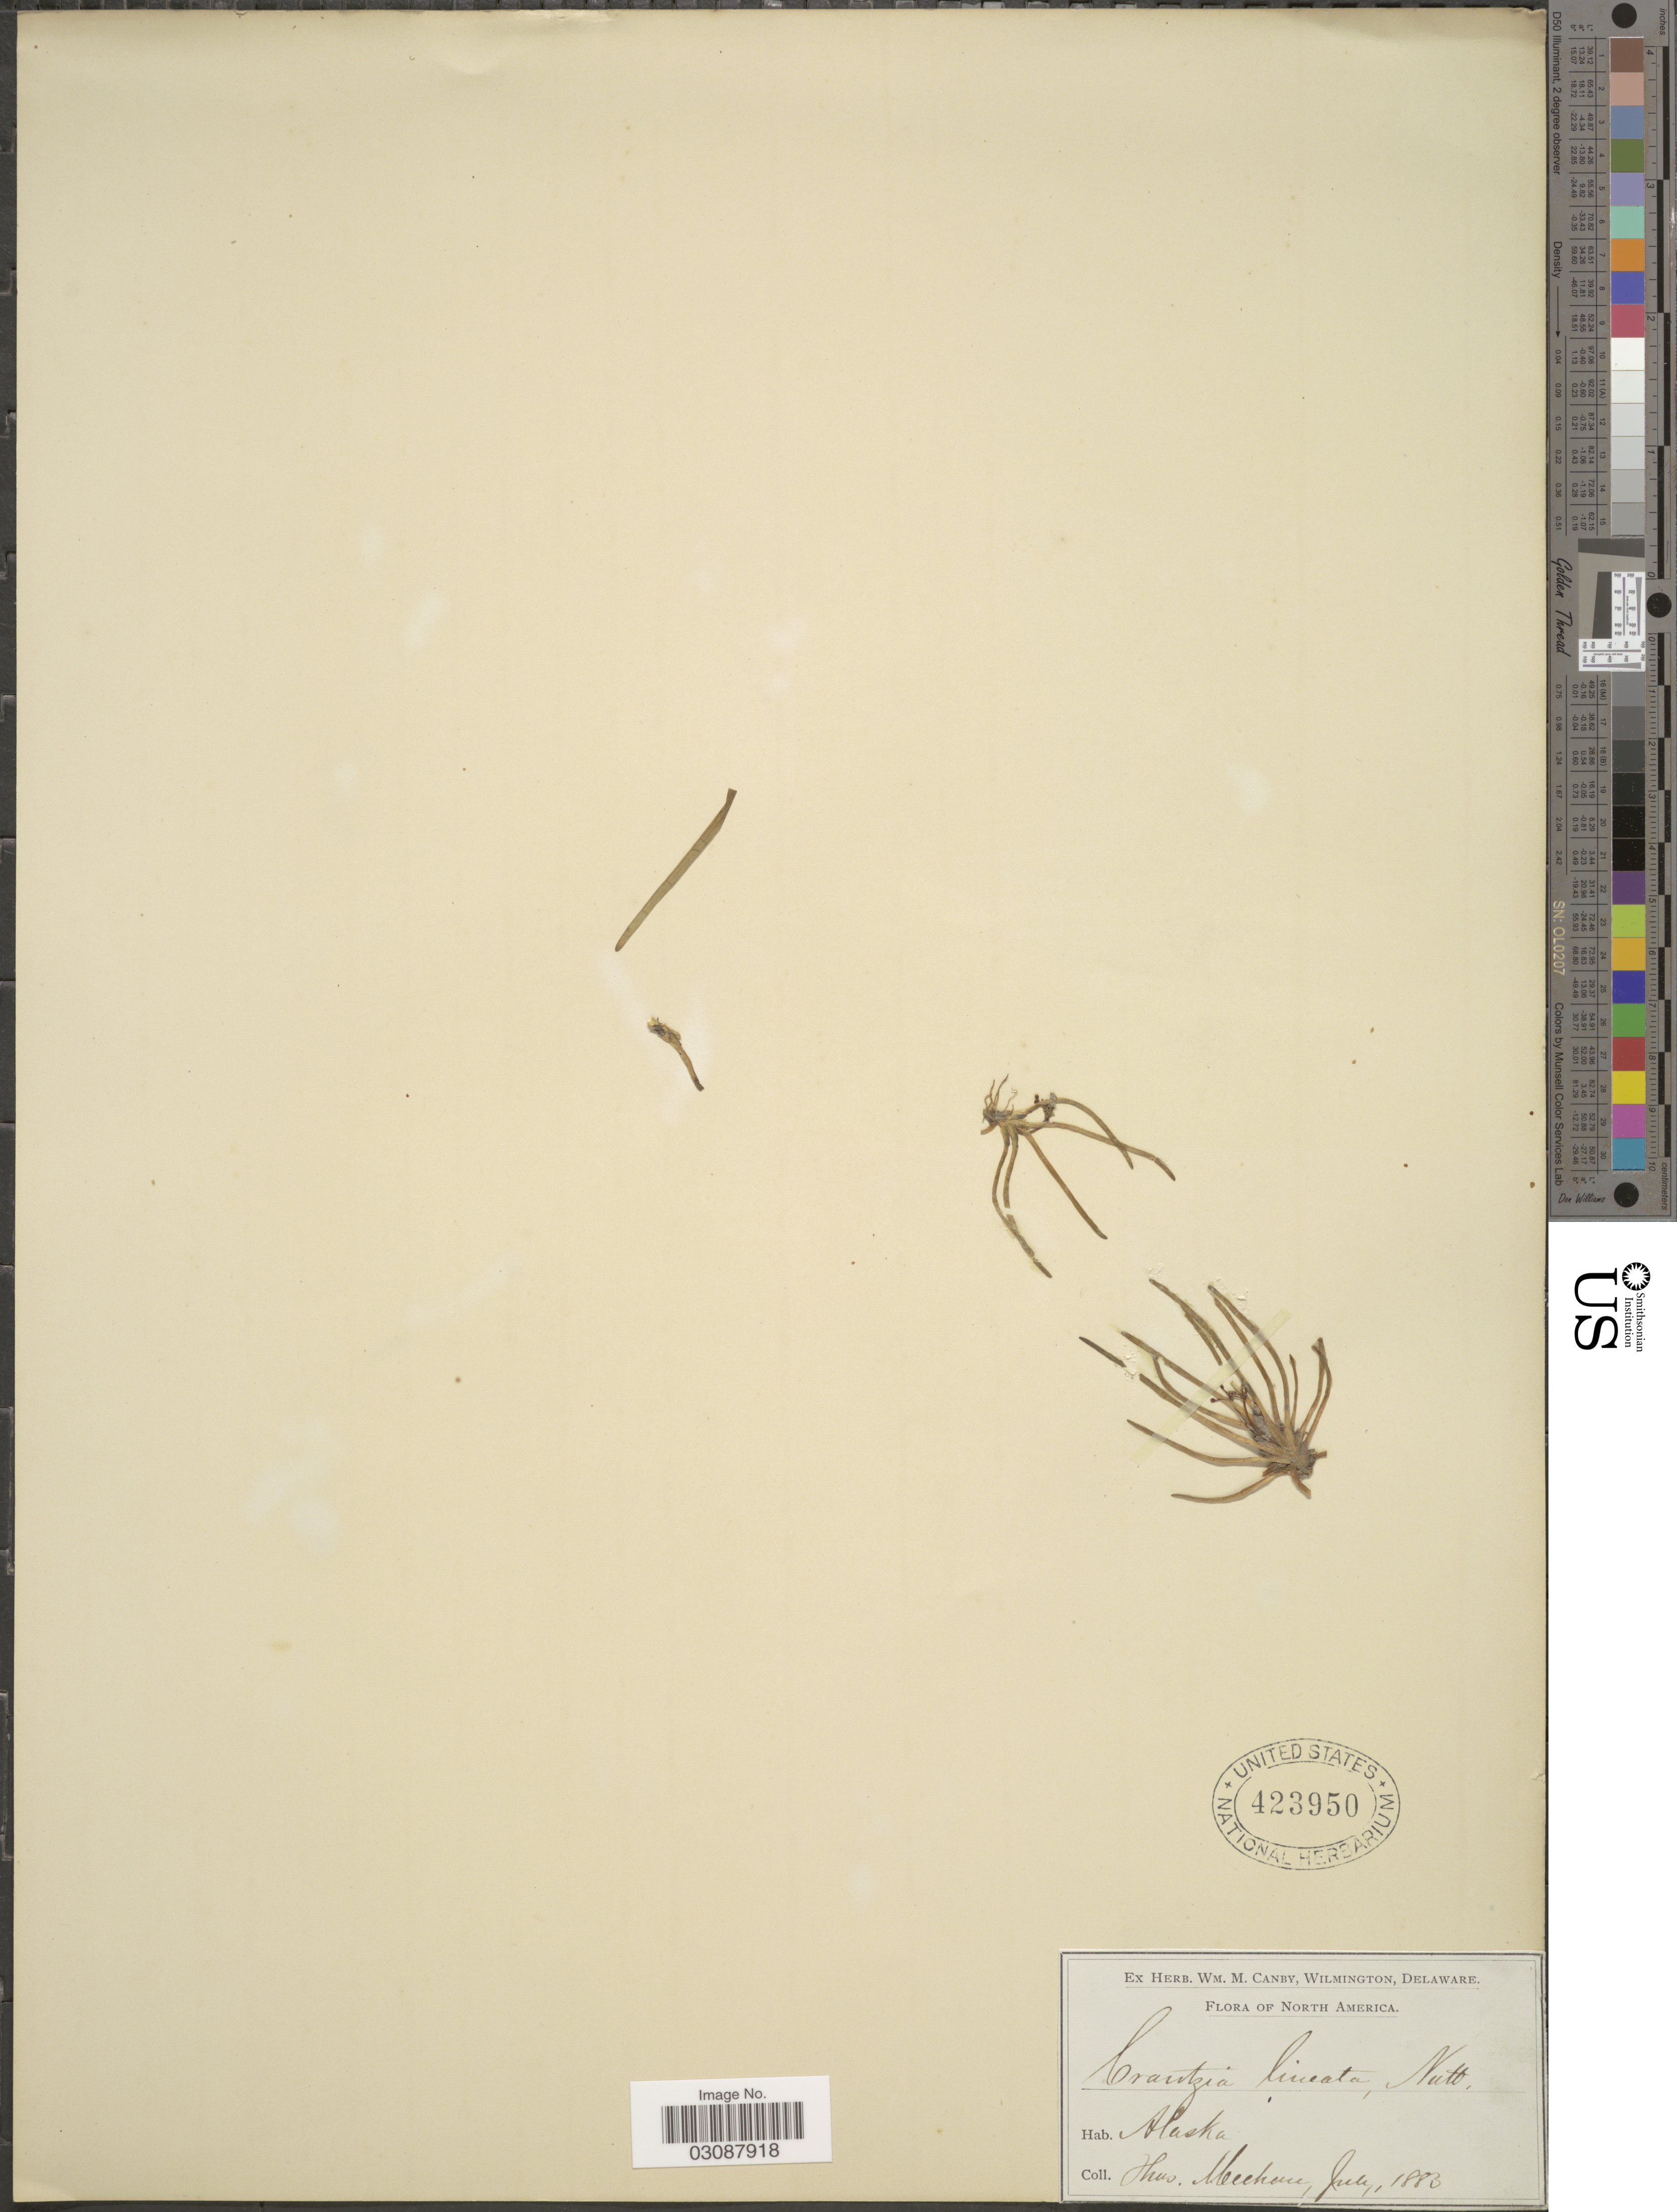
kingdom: Plantae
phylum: Tracheophyta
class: Magnoliopsida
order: Apiales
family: Apiaceae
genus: Lilaeopsis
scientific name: Lilaeopsis occidentalis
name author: J.M. Coult. & Rose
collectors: T. Meehan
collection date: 1883-06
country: United States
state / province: Alaska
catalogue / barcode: US 423950